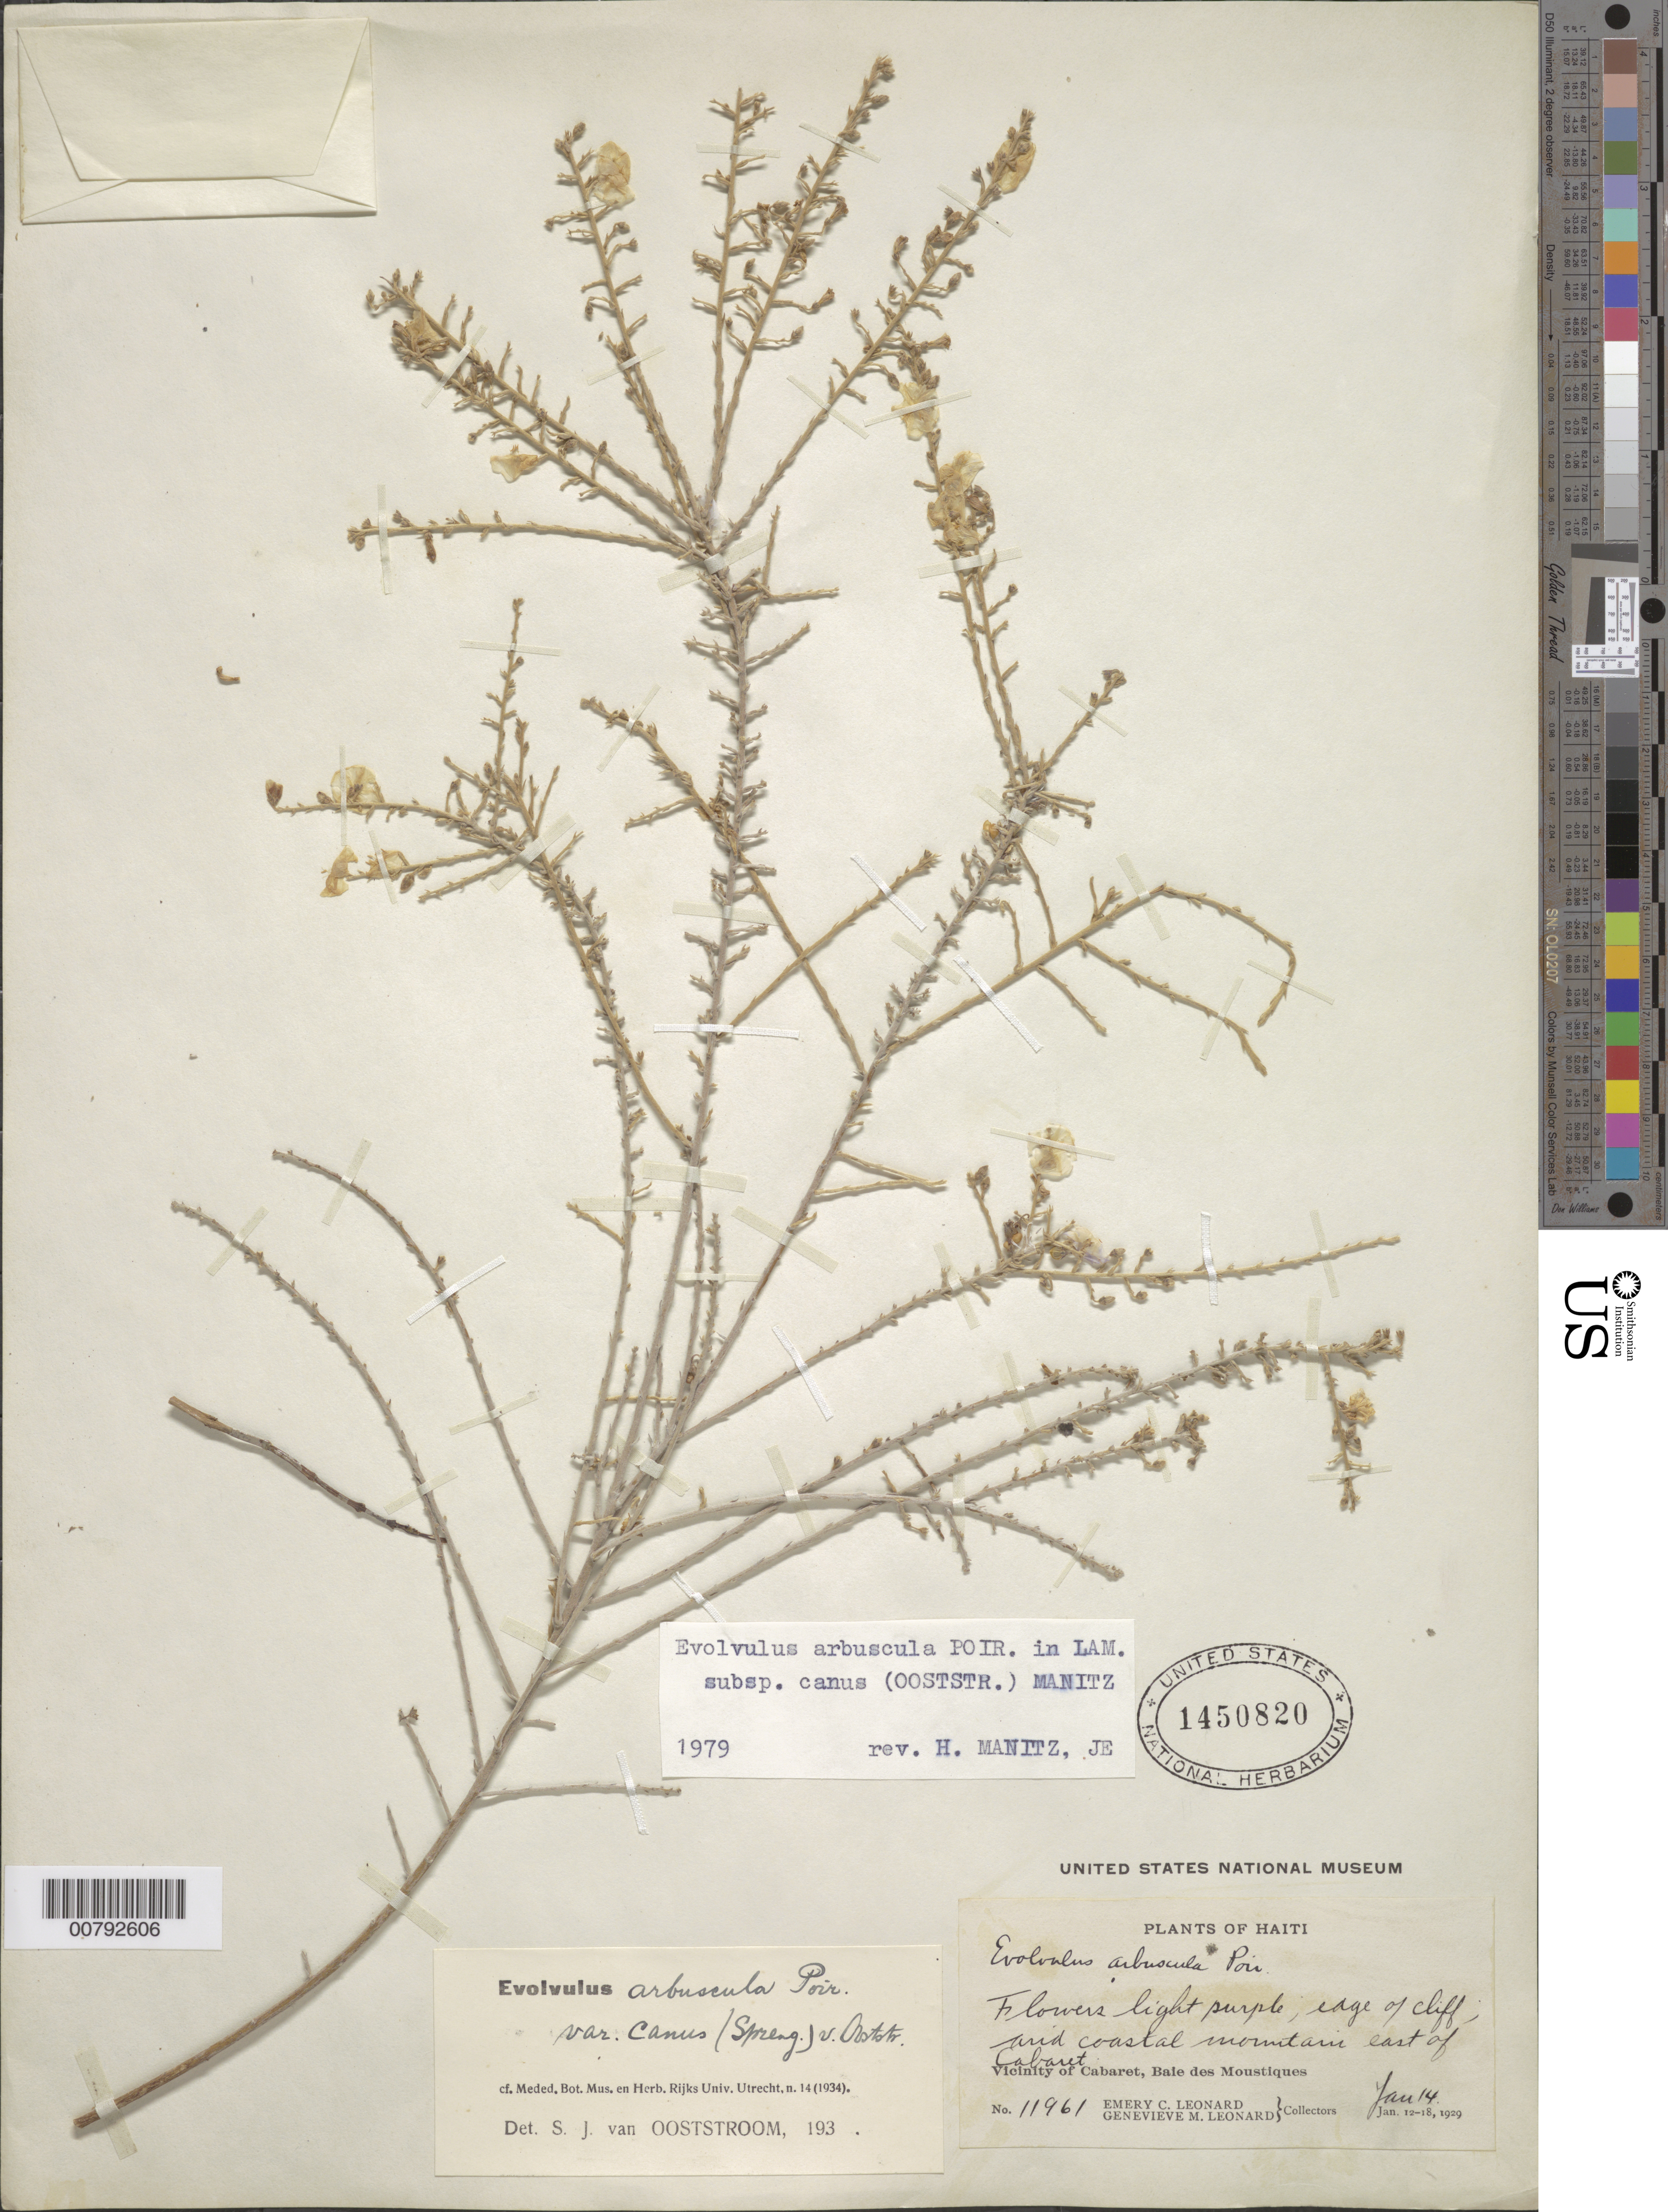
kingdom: Plantae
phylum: Tracheophyta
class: Magnoliopsida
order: Solanales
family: Convolvulaceae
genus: Evolvulus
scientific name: Evolvulus arbuscula subsp. canus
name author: (Ooststr.) Manitz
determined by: Manitz, H.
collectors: E. C. Leonard & G. M. Leonard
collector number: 11961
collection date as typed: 14 Jan 1929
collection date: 1929-01-14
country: Haiti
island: Hispaniola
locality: Vicinity of Cabaret, Baie des Moustiques, east of Cabaret.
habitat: Edge of cliff, arid coastal mountain.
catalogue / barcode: US 1450820